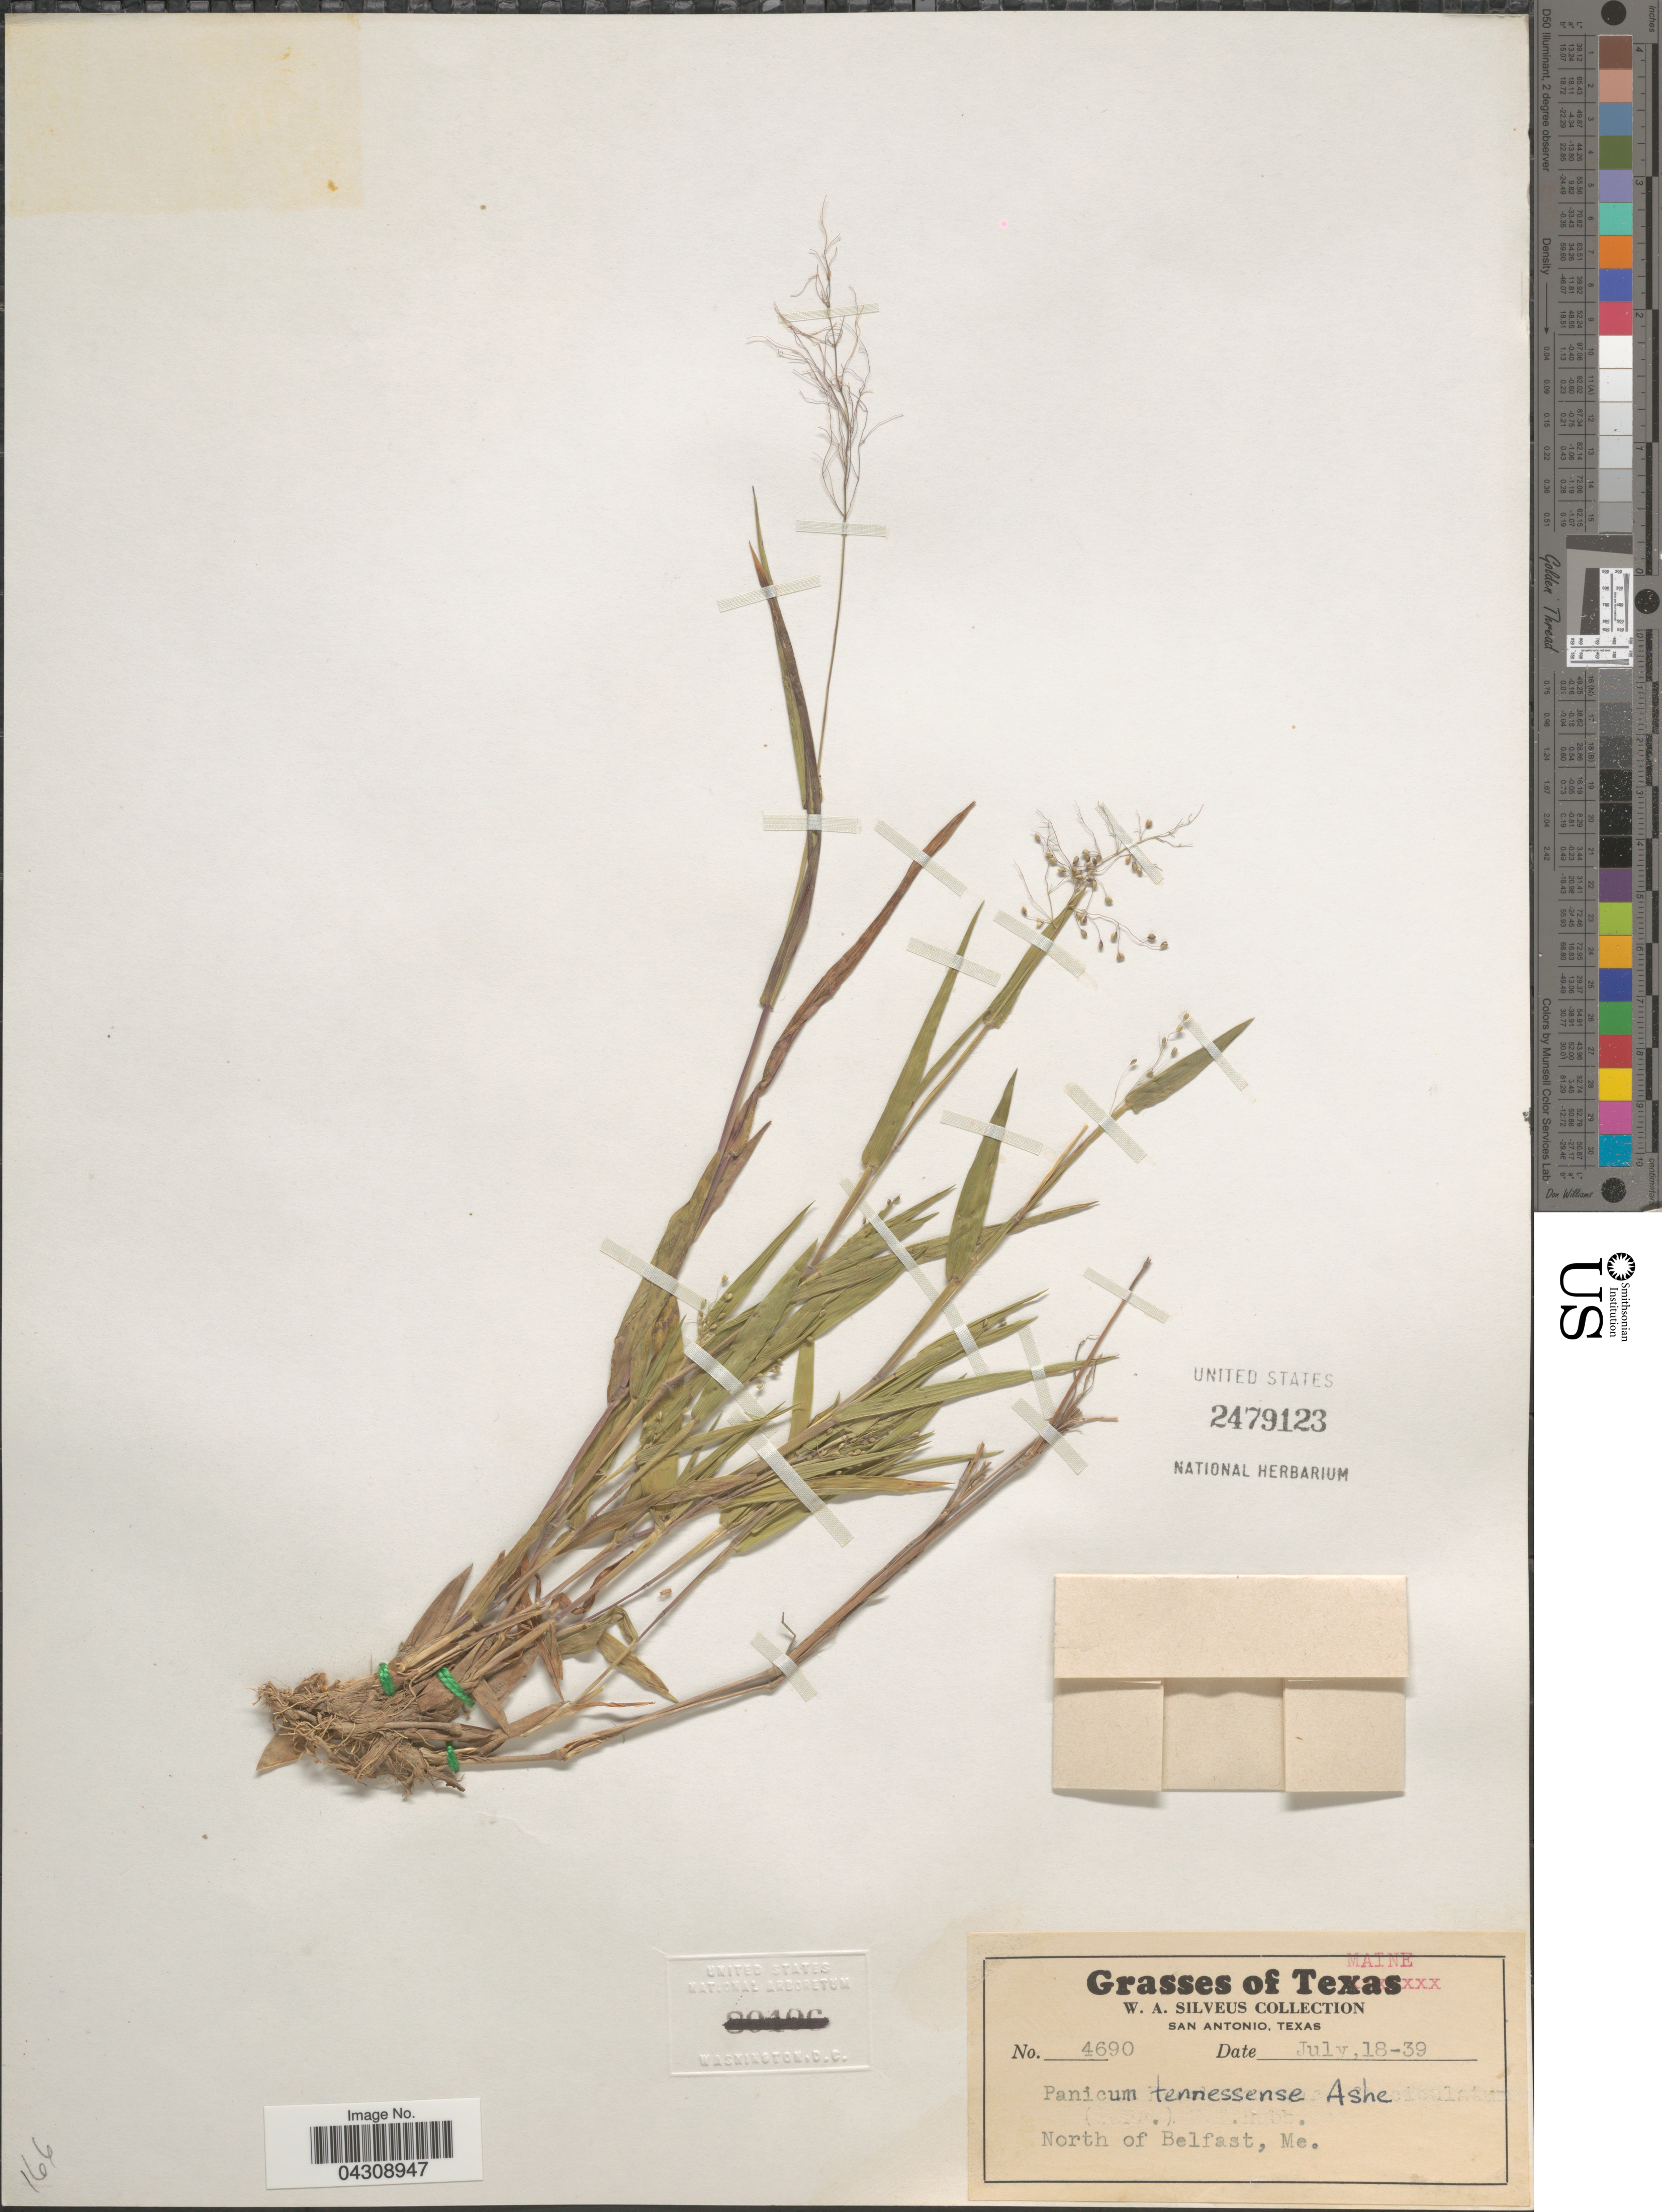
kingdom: Plantae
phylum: Tracheophyta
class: Liliopsida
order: Poales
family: Poaceae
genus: Dichanthelium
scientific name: Dichanthelium acuminatum var. acuminatum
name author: (Sw.) Gould & C.A. Clark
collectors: W. Silveus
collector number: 4690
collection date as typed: Transcribed d/m/y: 18/7/39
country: United States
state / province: Maine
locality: North of Belfast.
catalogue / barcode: US 2479123